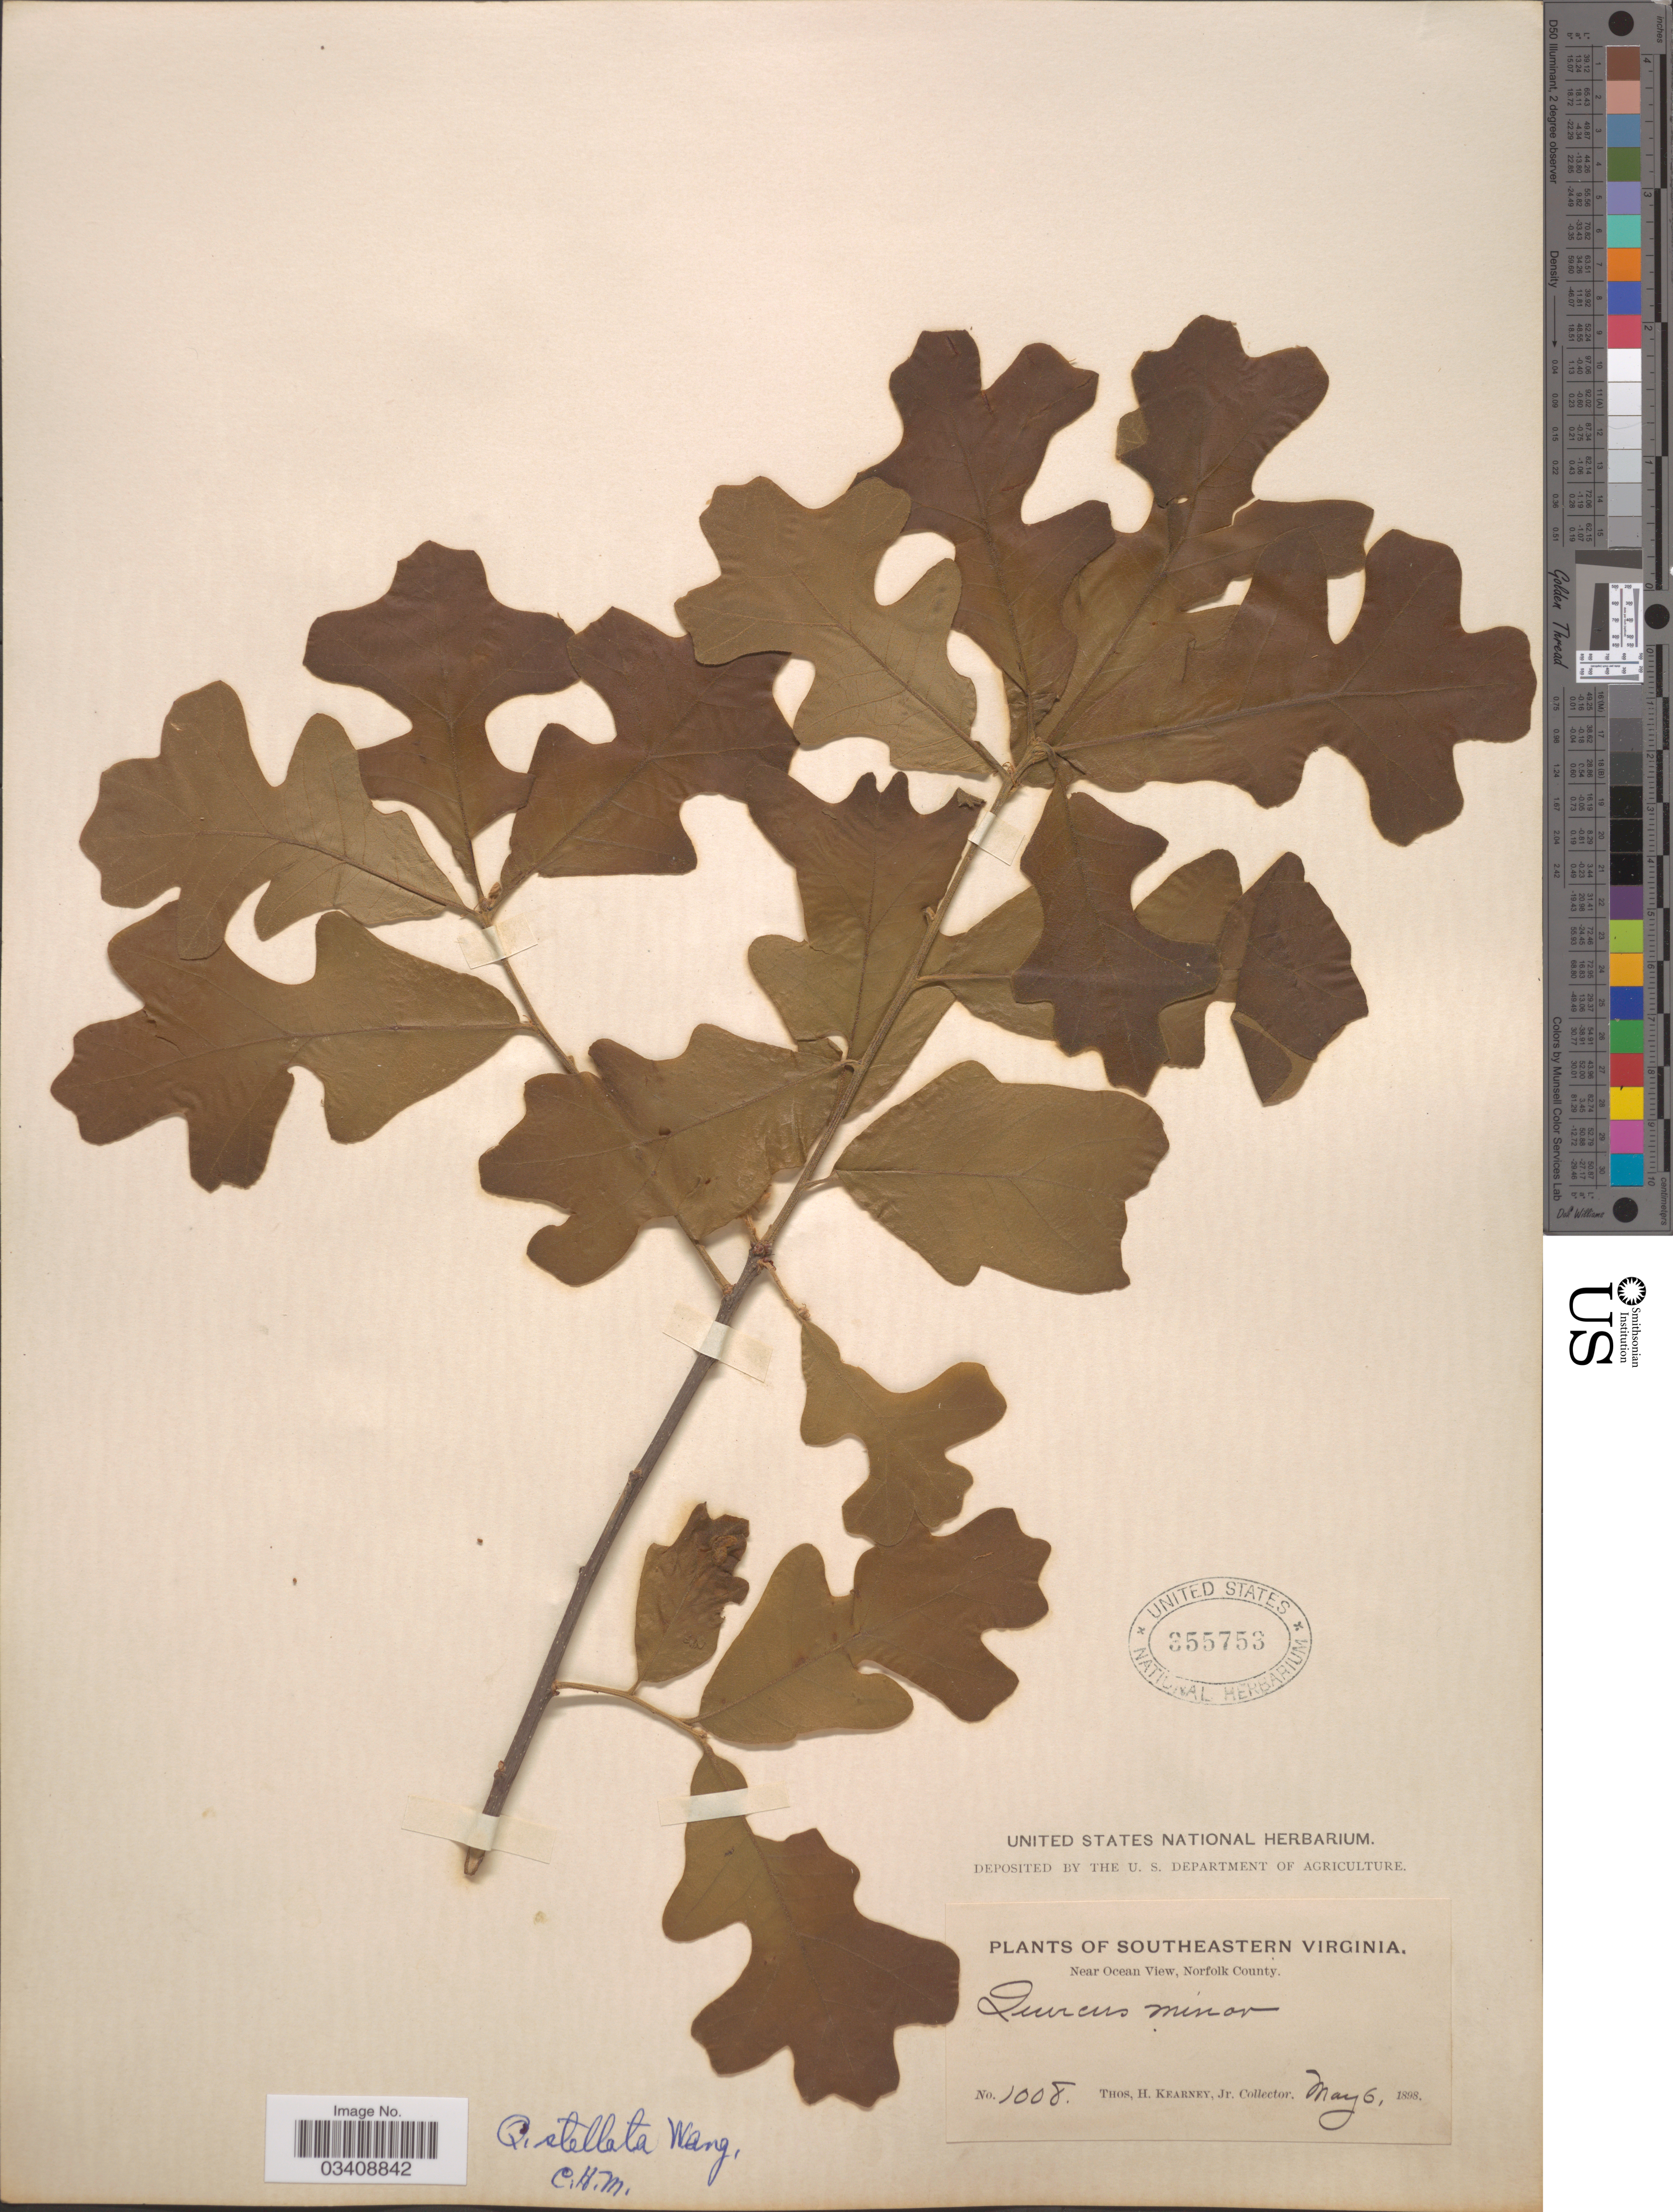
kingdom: Plantae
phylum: Tracheophyta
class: Magnoliopsida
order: Fagales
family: Fagaceae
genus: Quercus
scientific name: Quercus stellata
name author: Wangenh.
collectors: T. H. Kearney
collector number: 1008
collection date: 1898-05-06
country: United States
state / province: Virginia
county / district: City of Norfolk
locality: Southeastern Virginia. Near Ocean View, Norfolk County.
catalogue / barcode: US 355753